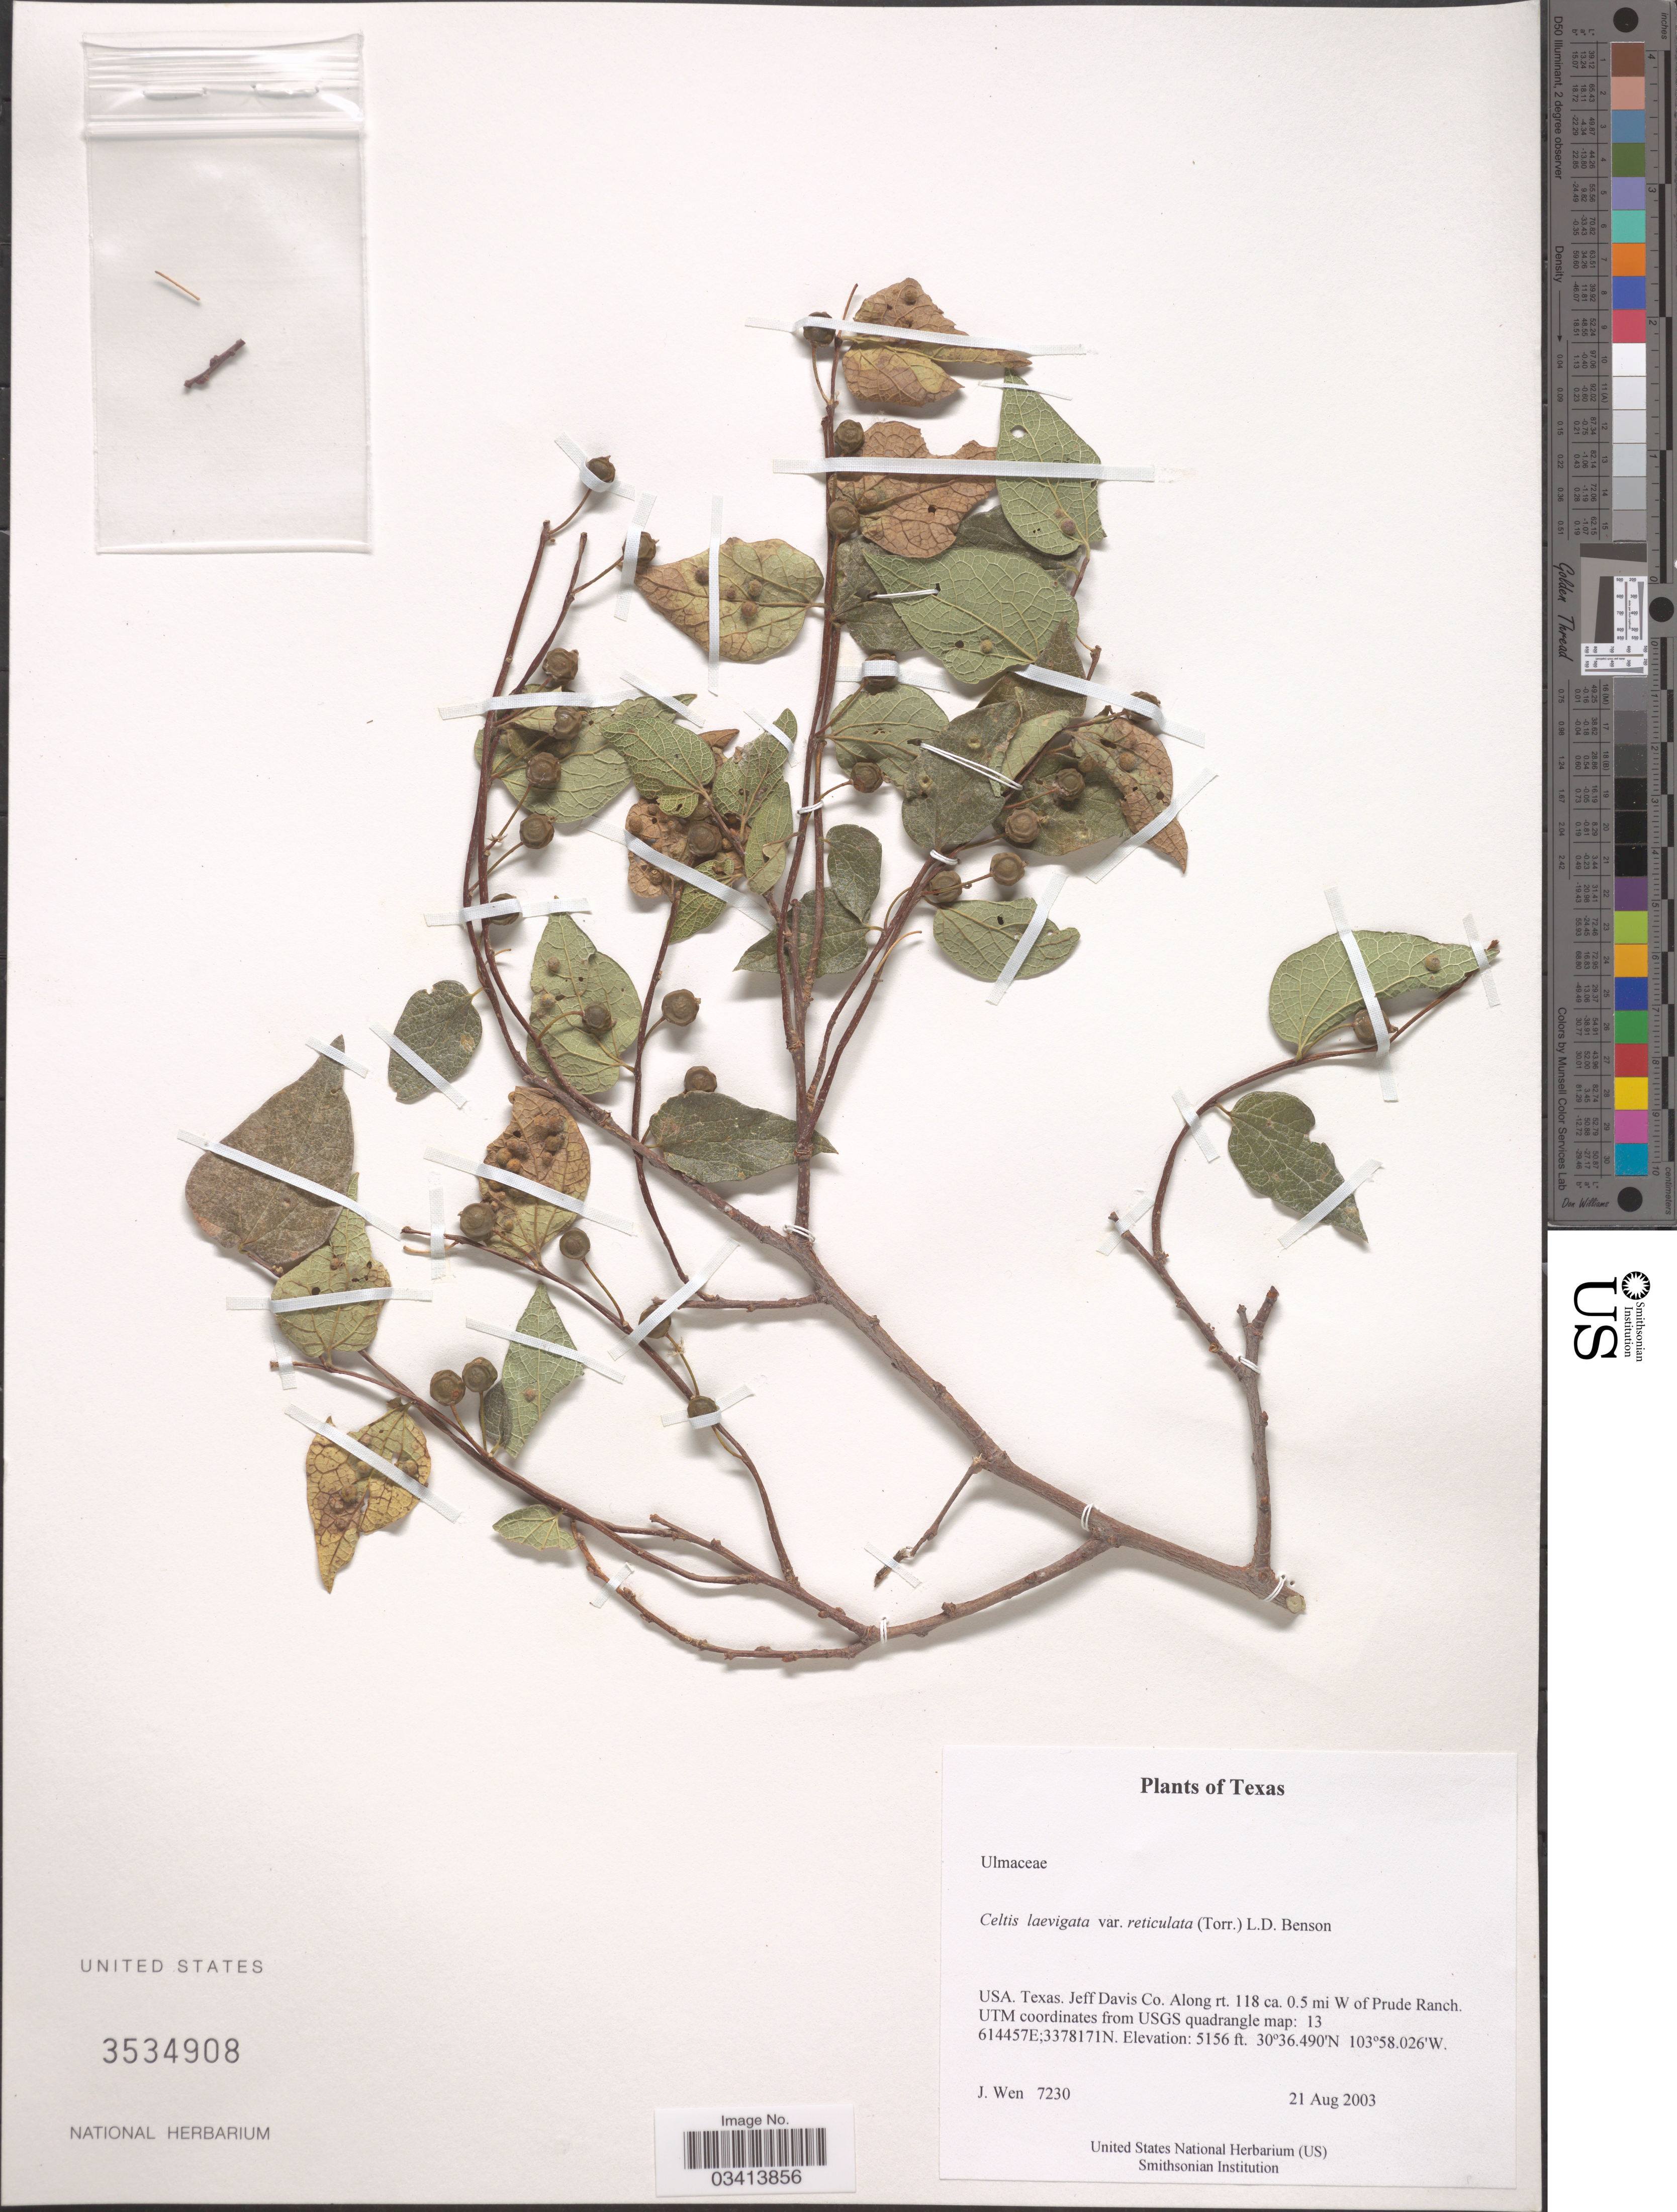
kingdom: Plantae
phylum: Tracheophyta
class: Magnoliopsida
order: Rosales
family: Cannabaceae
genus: Celtis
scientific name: Celtis reticulata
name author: Torr.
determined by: Strong, M. T., (US), Smithsonian Institution - National Museum of Natural History (UNITED STATES)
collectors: J. Wen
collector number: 7230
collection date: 2003-08-21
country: United States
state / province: Texas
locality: Jeff Davis Co. Along rt. 118 ca. 0.5 mi W of Prude Ranch.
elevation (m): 1572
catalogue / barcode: US 3534908